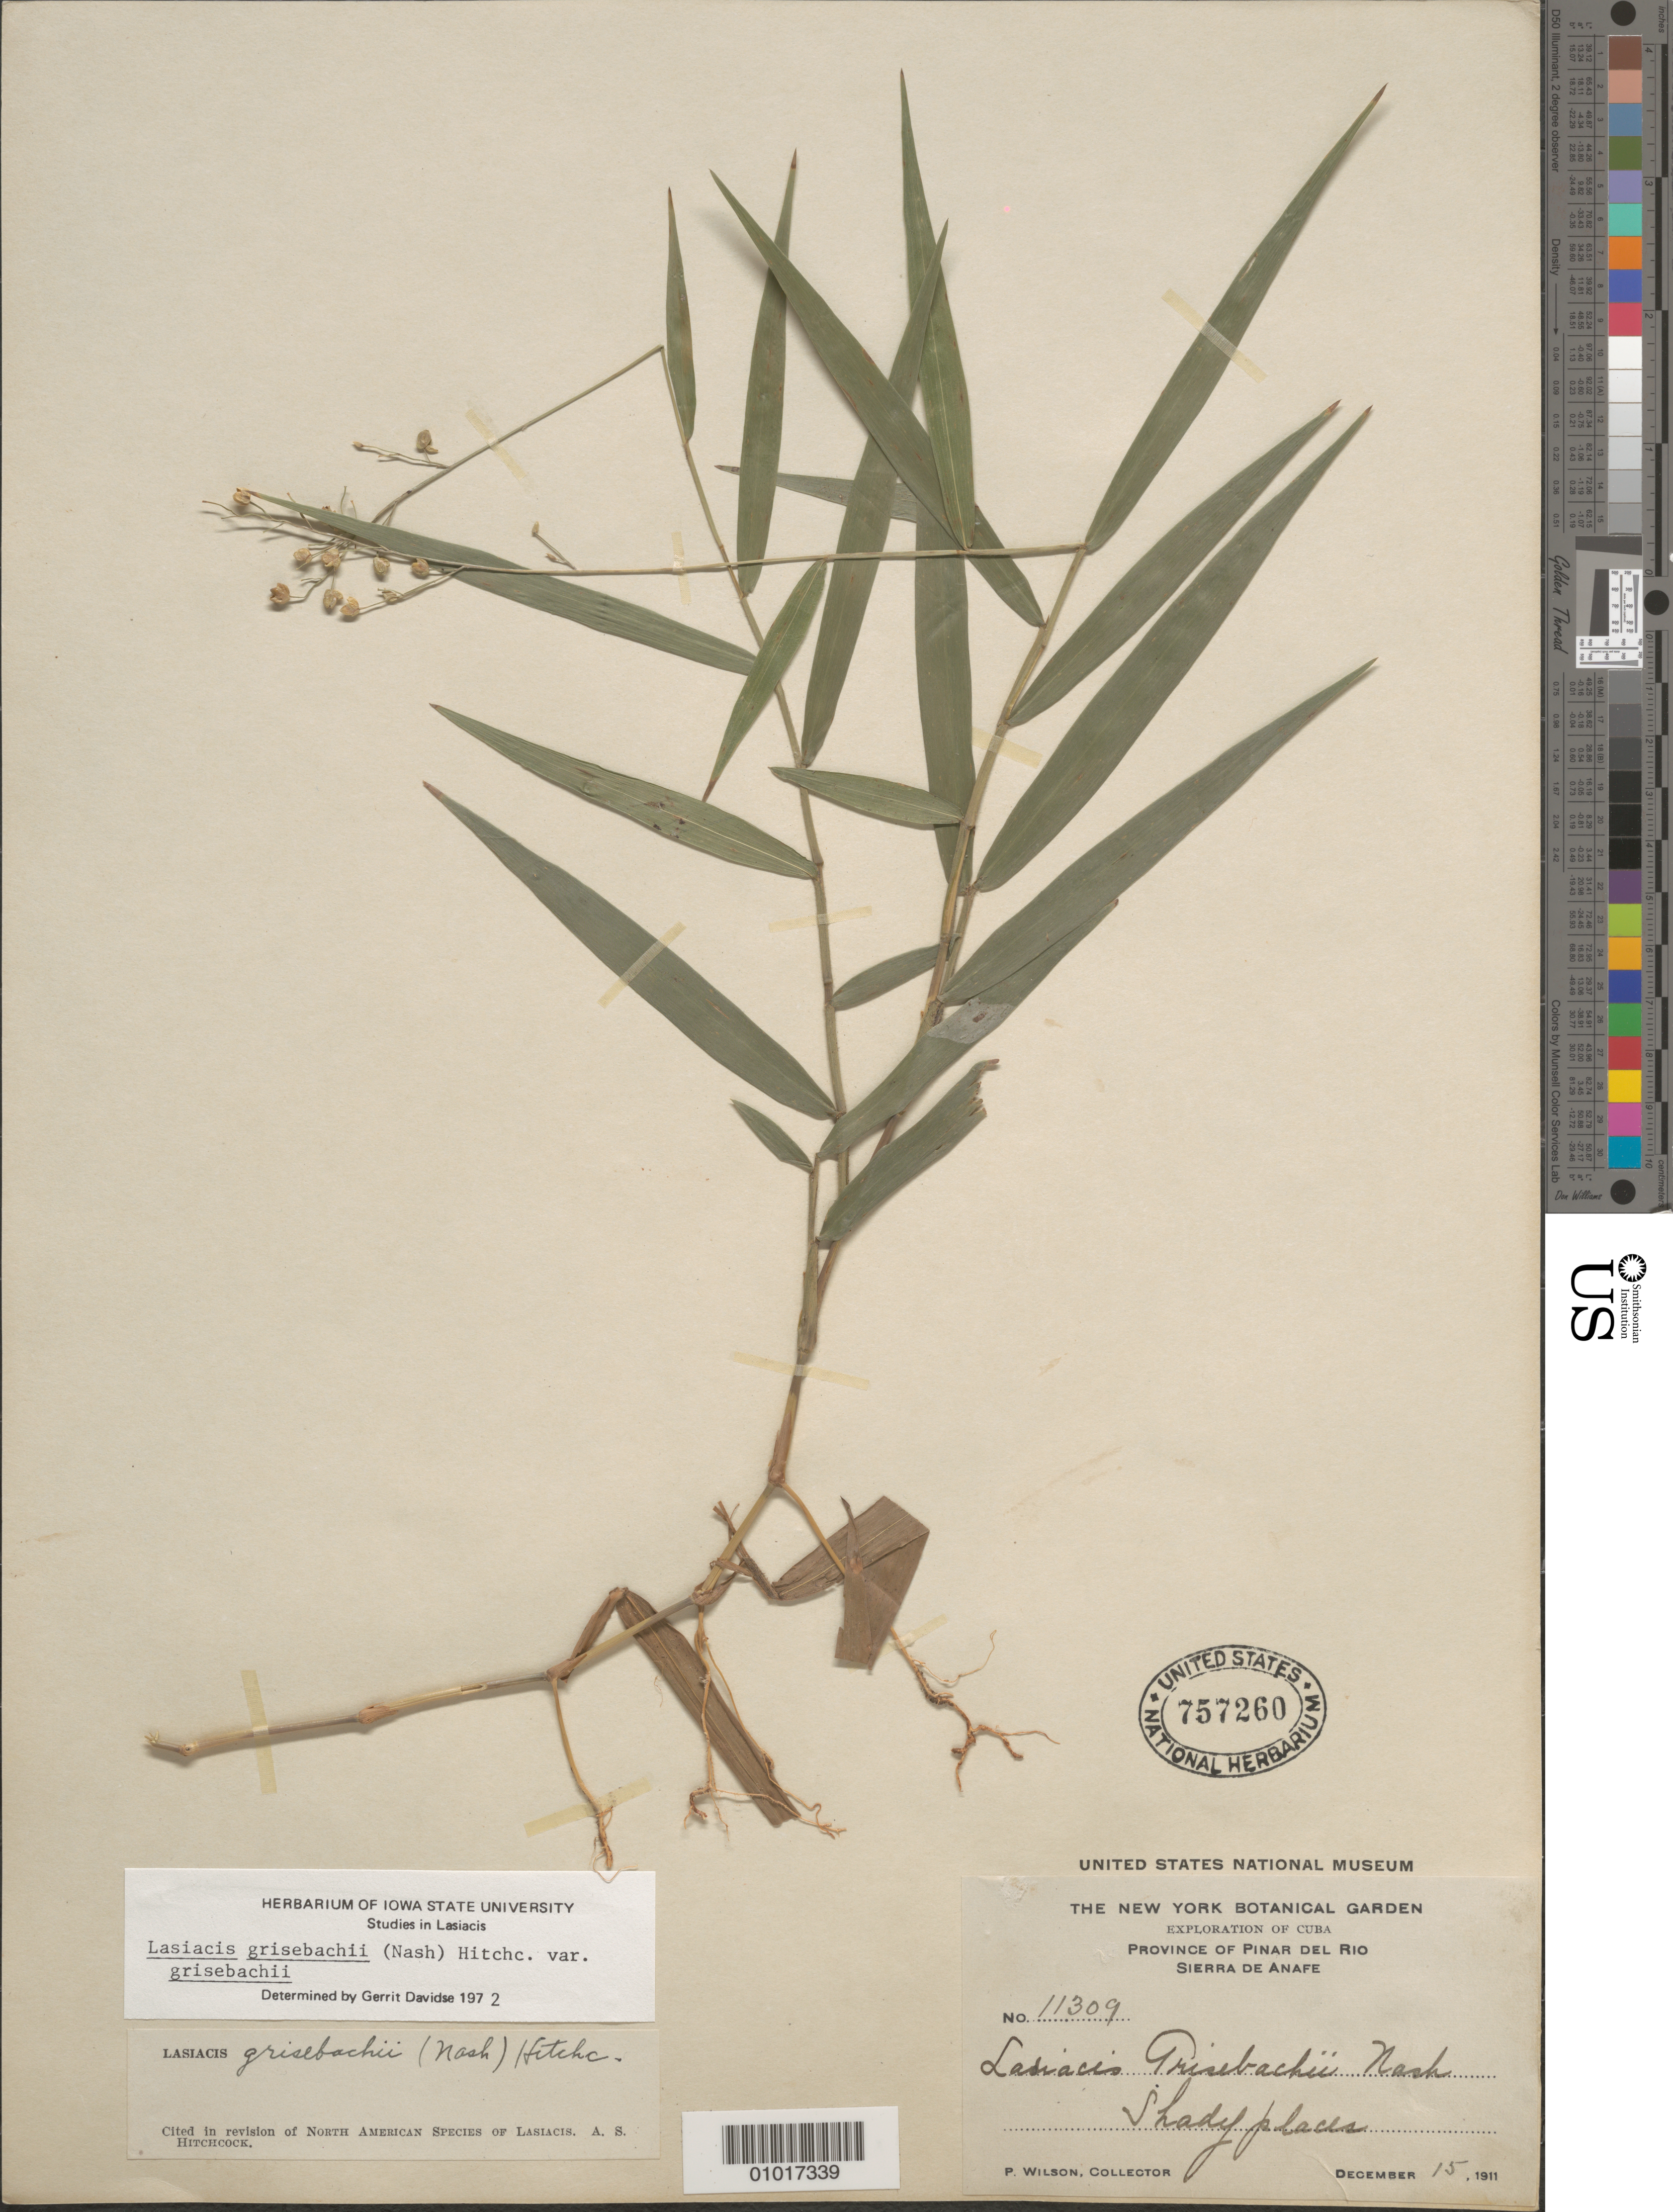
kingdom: Plantae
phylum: Tracheophyta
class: Liliopsida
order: Poales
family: Poaceae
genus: Lasiacis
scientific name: Lasiacis grisebachii var. grisebachii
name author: (Nash) Hitchc.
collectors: P. Wilson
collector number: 11309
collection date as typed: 15 Dec 1911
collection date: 1911-12-15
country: Cuba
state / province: Pinar del Rio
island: Cuba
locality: Province of Pinar del Rio, Sierra de Anafe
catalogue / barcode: US 757260